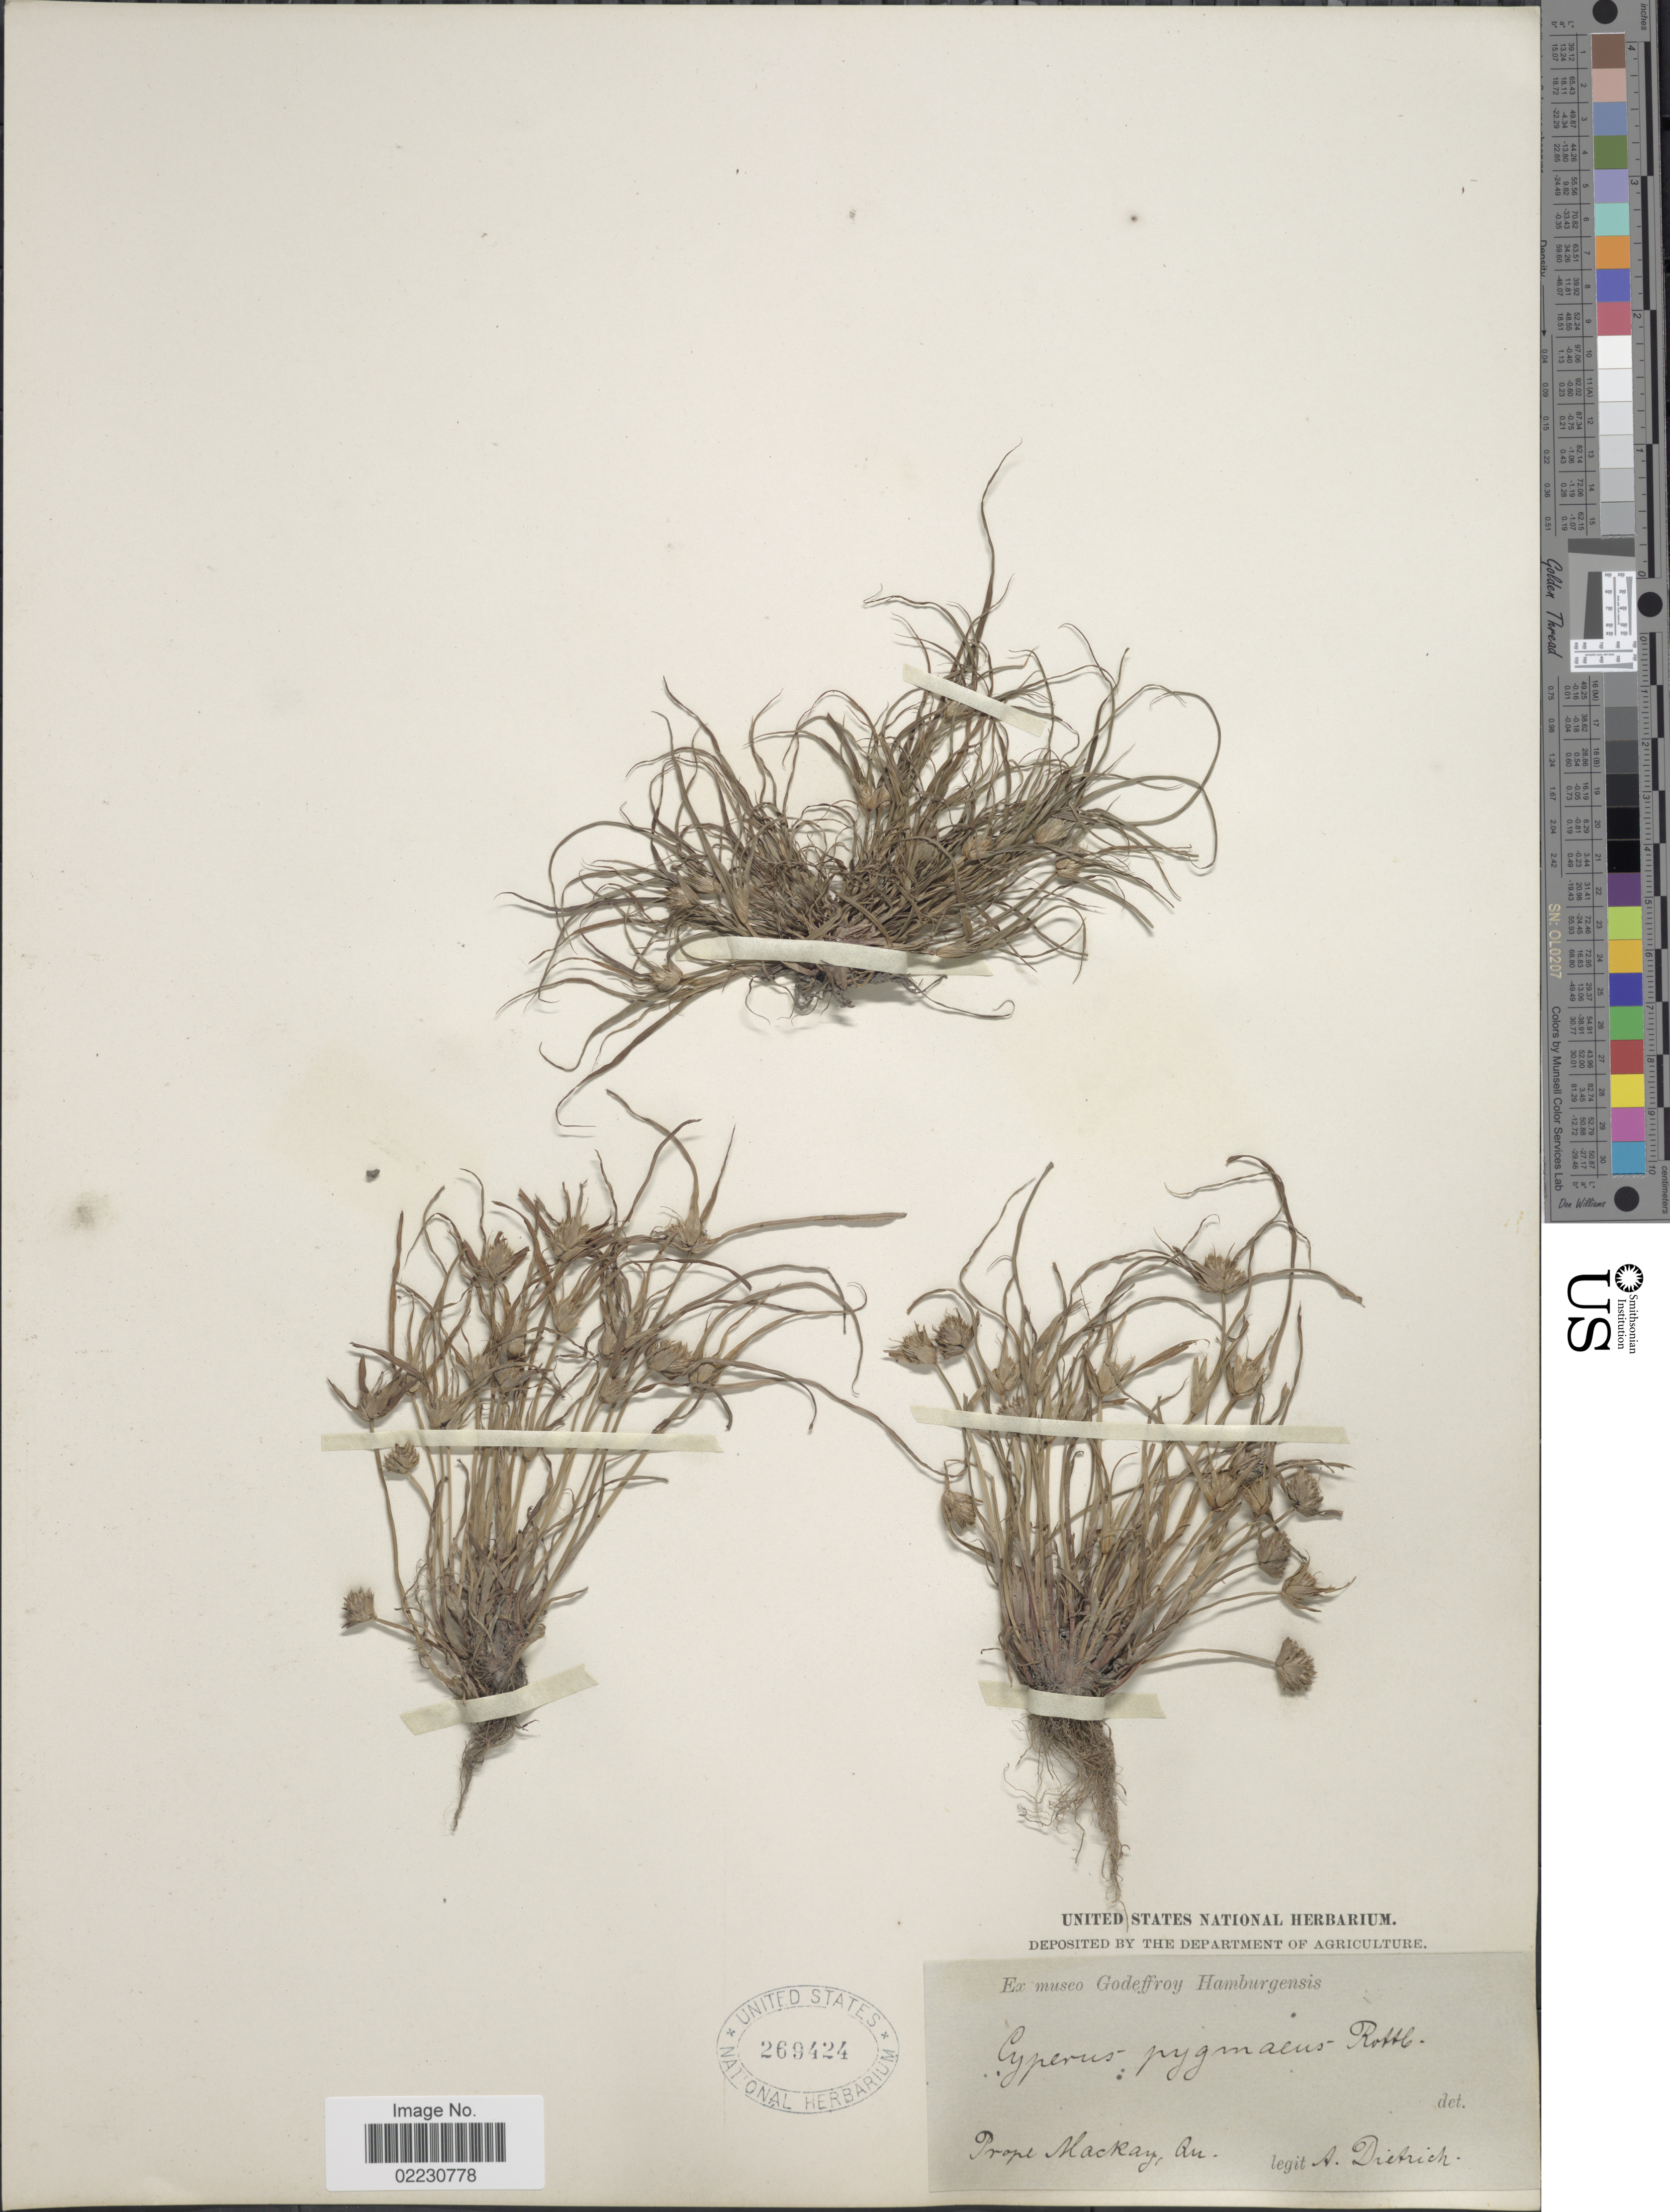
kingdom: Plantae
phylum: Tracheophyta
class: Liliopsida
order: Poales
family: Cyperaceae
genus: Cyperus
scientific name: Cyperus pygmaeus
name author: Rottb.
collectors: A. Dietrich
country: Australia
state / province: Queensland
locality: Prope Mackay, Qu.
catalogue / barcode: US 269424